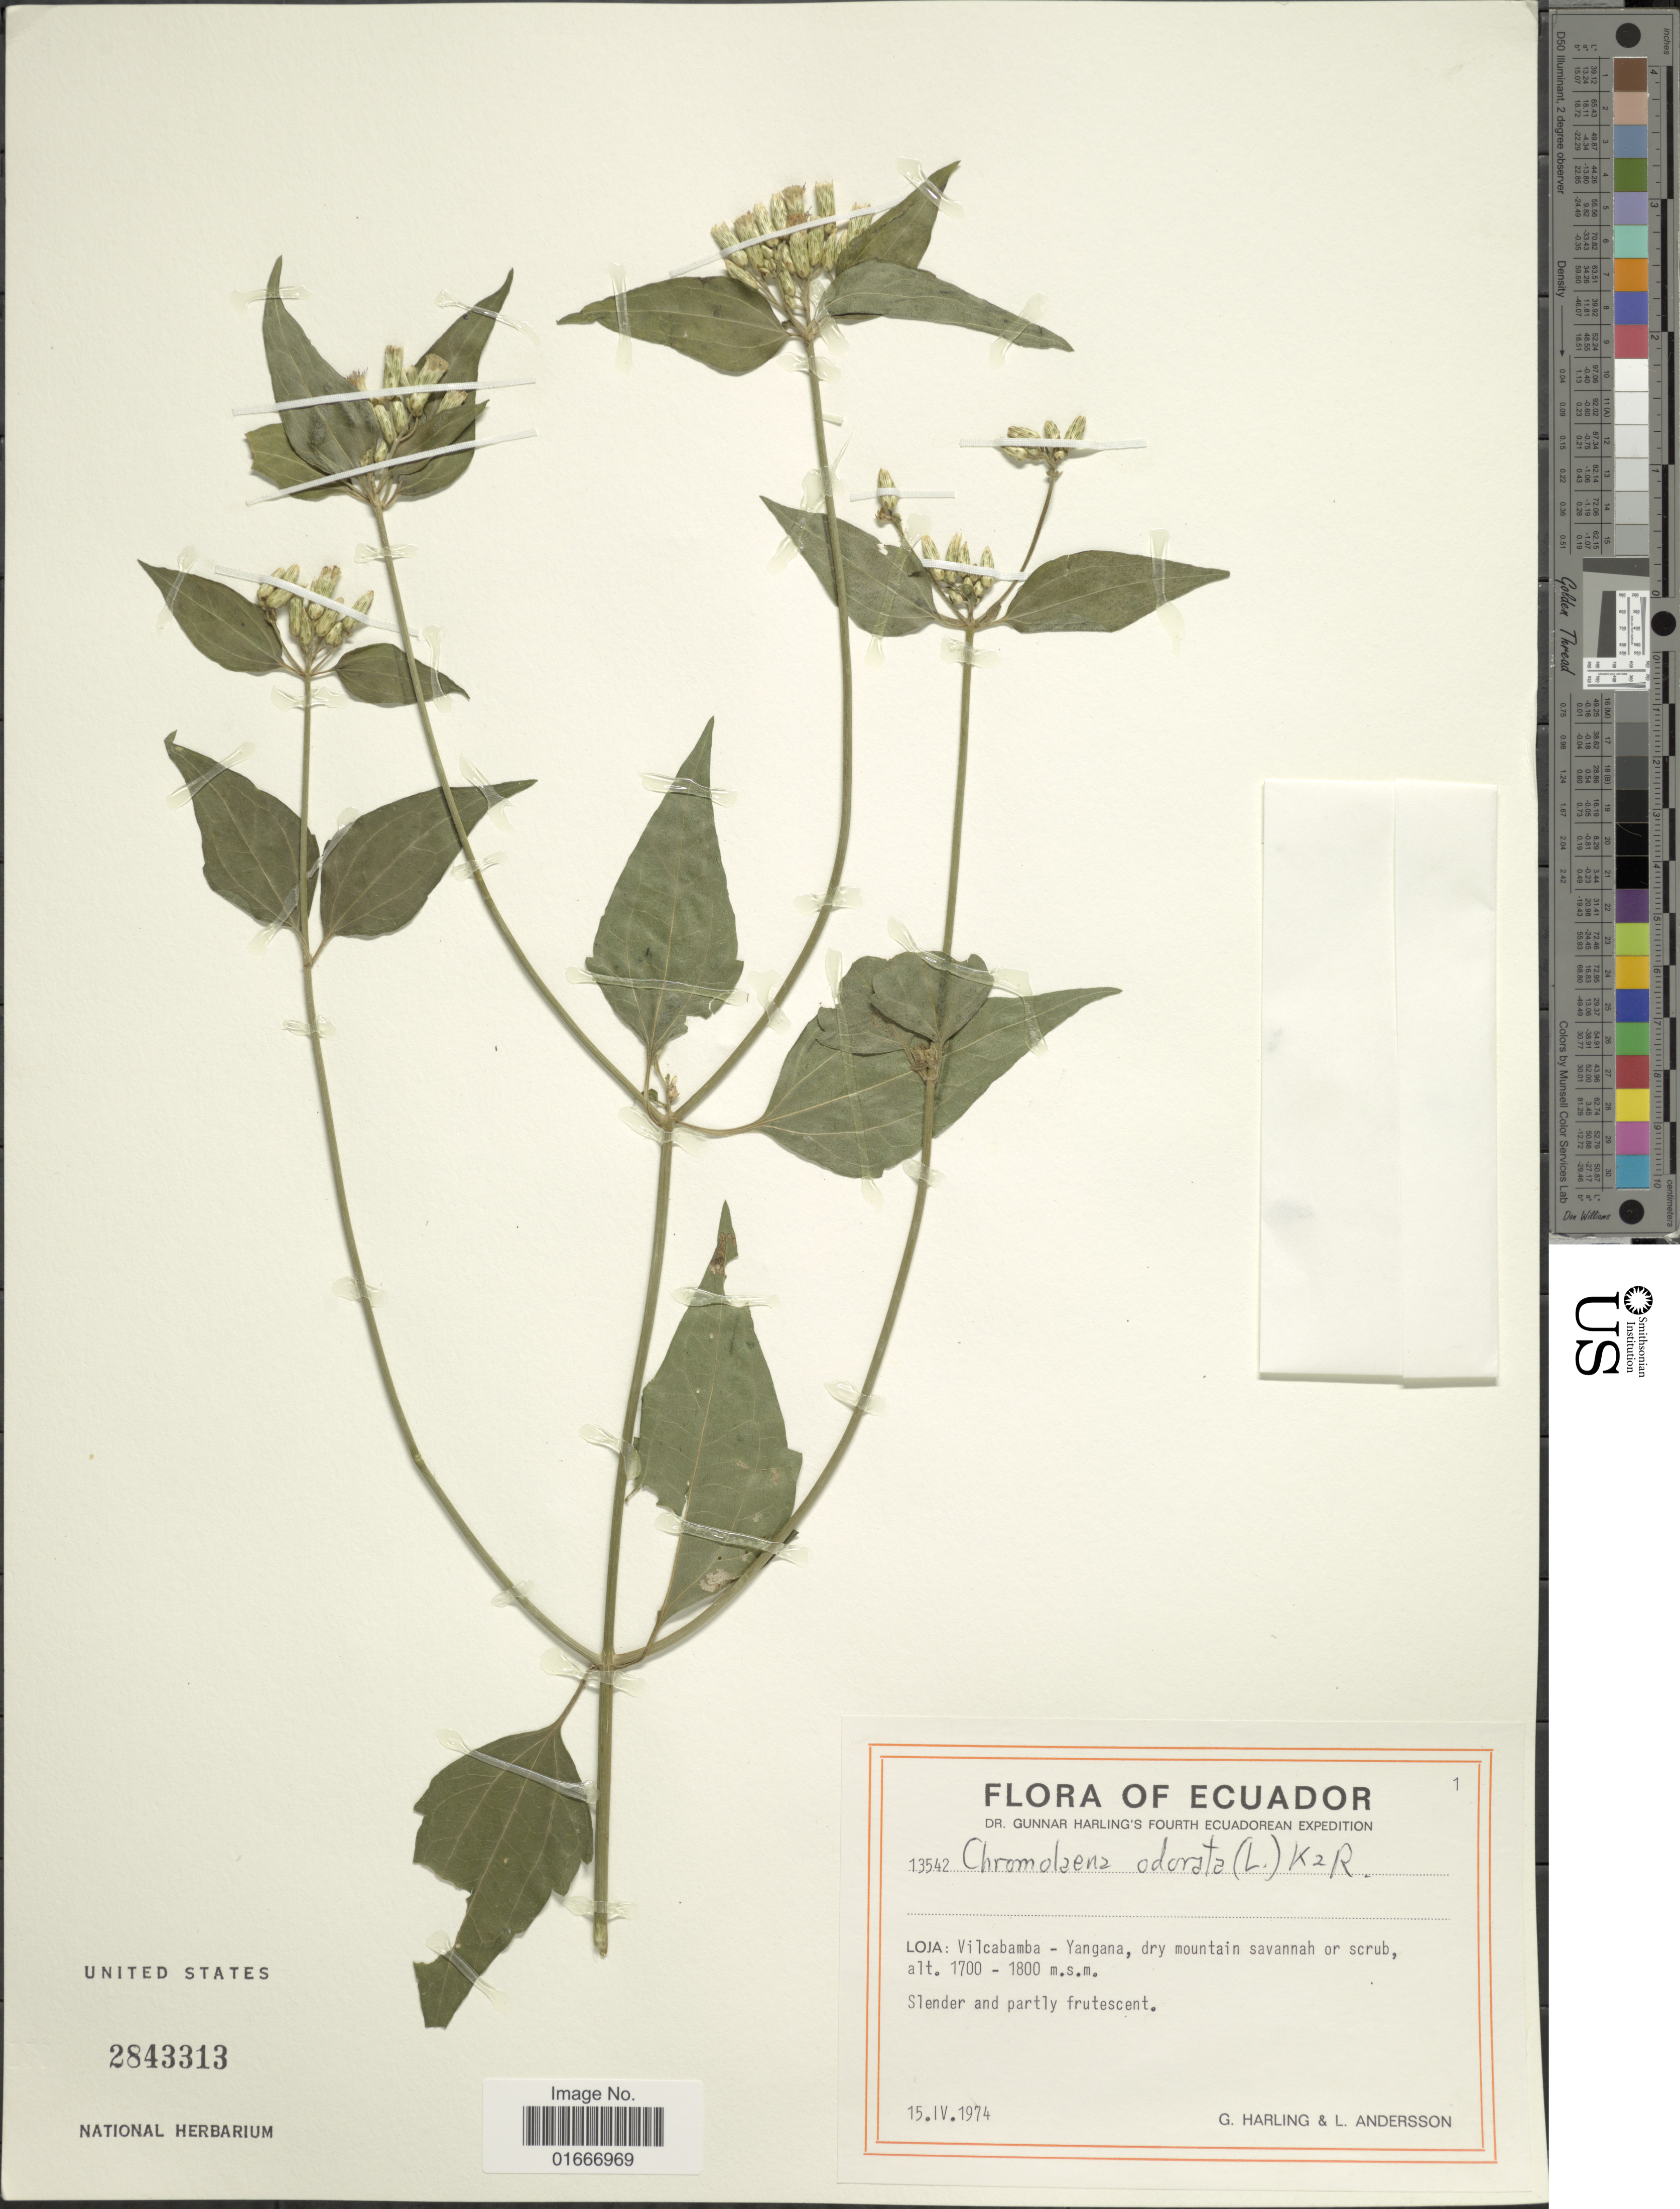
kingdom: Plantae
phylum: Tracheophyta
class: Magnoliopsida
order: Asterales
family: Asteraceae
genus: Chromolaena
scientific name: Chromolaena odorata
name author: (L.) R.M. King & H. Rob.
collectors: G. Harling & L. Andersson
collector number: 13542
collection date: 1974-04-15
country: Ecuador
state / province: Loja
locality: Ecuador. Loja: Vilcabamba - Yangana, dry mountain savannah or scrub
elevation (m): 1700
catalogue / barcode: US 2843313